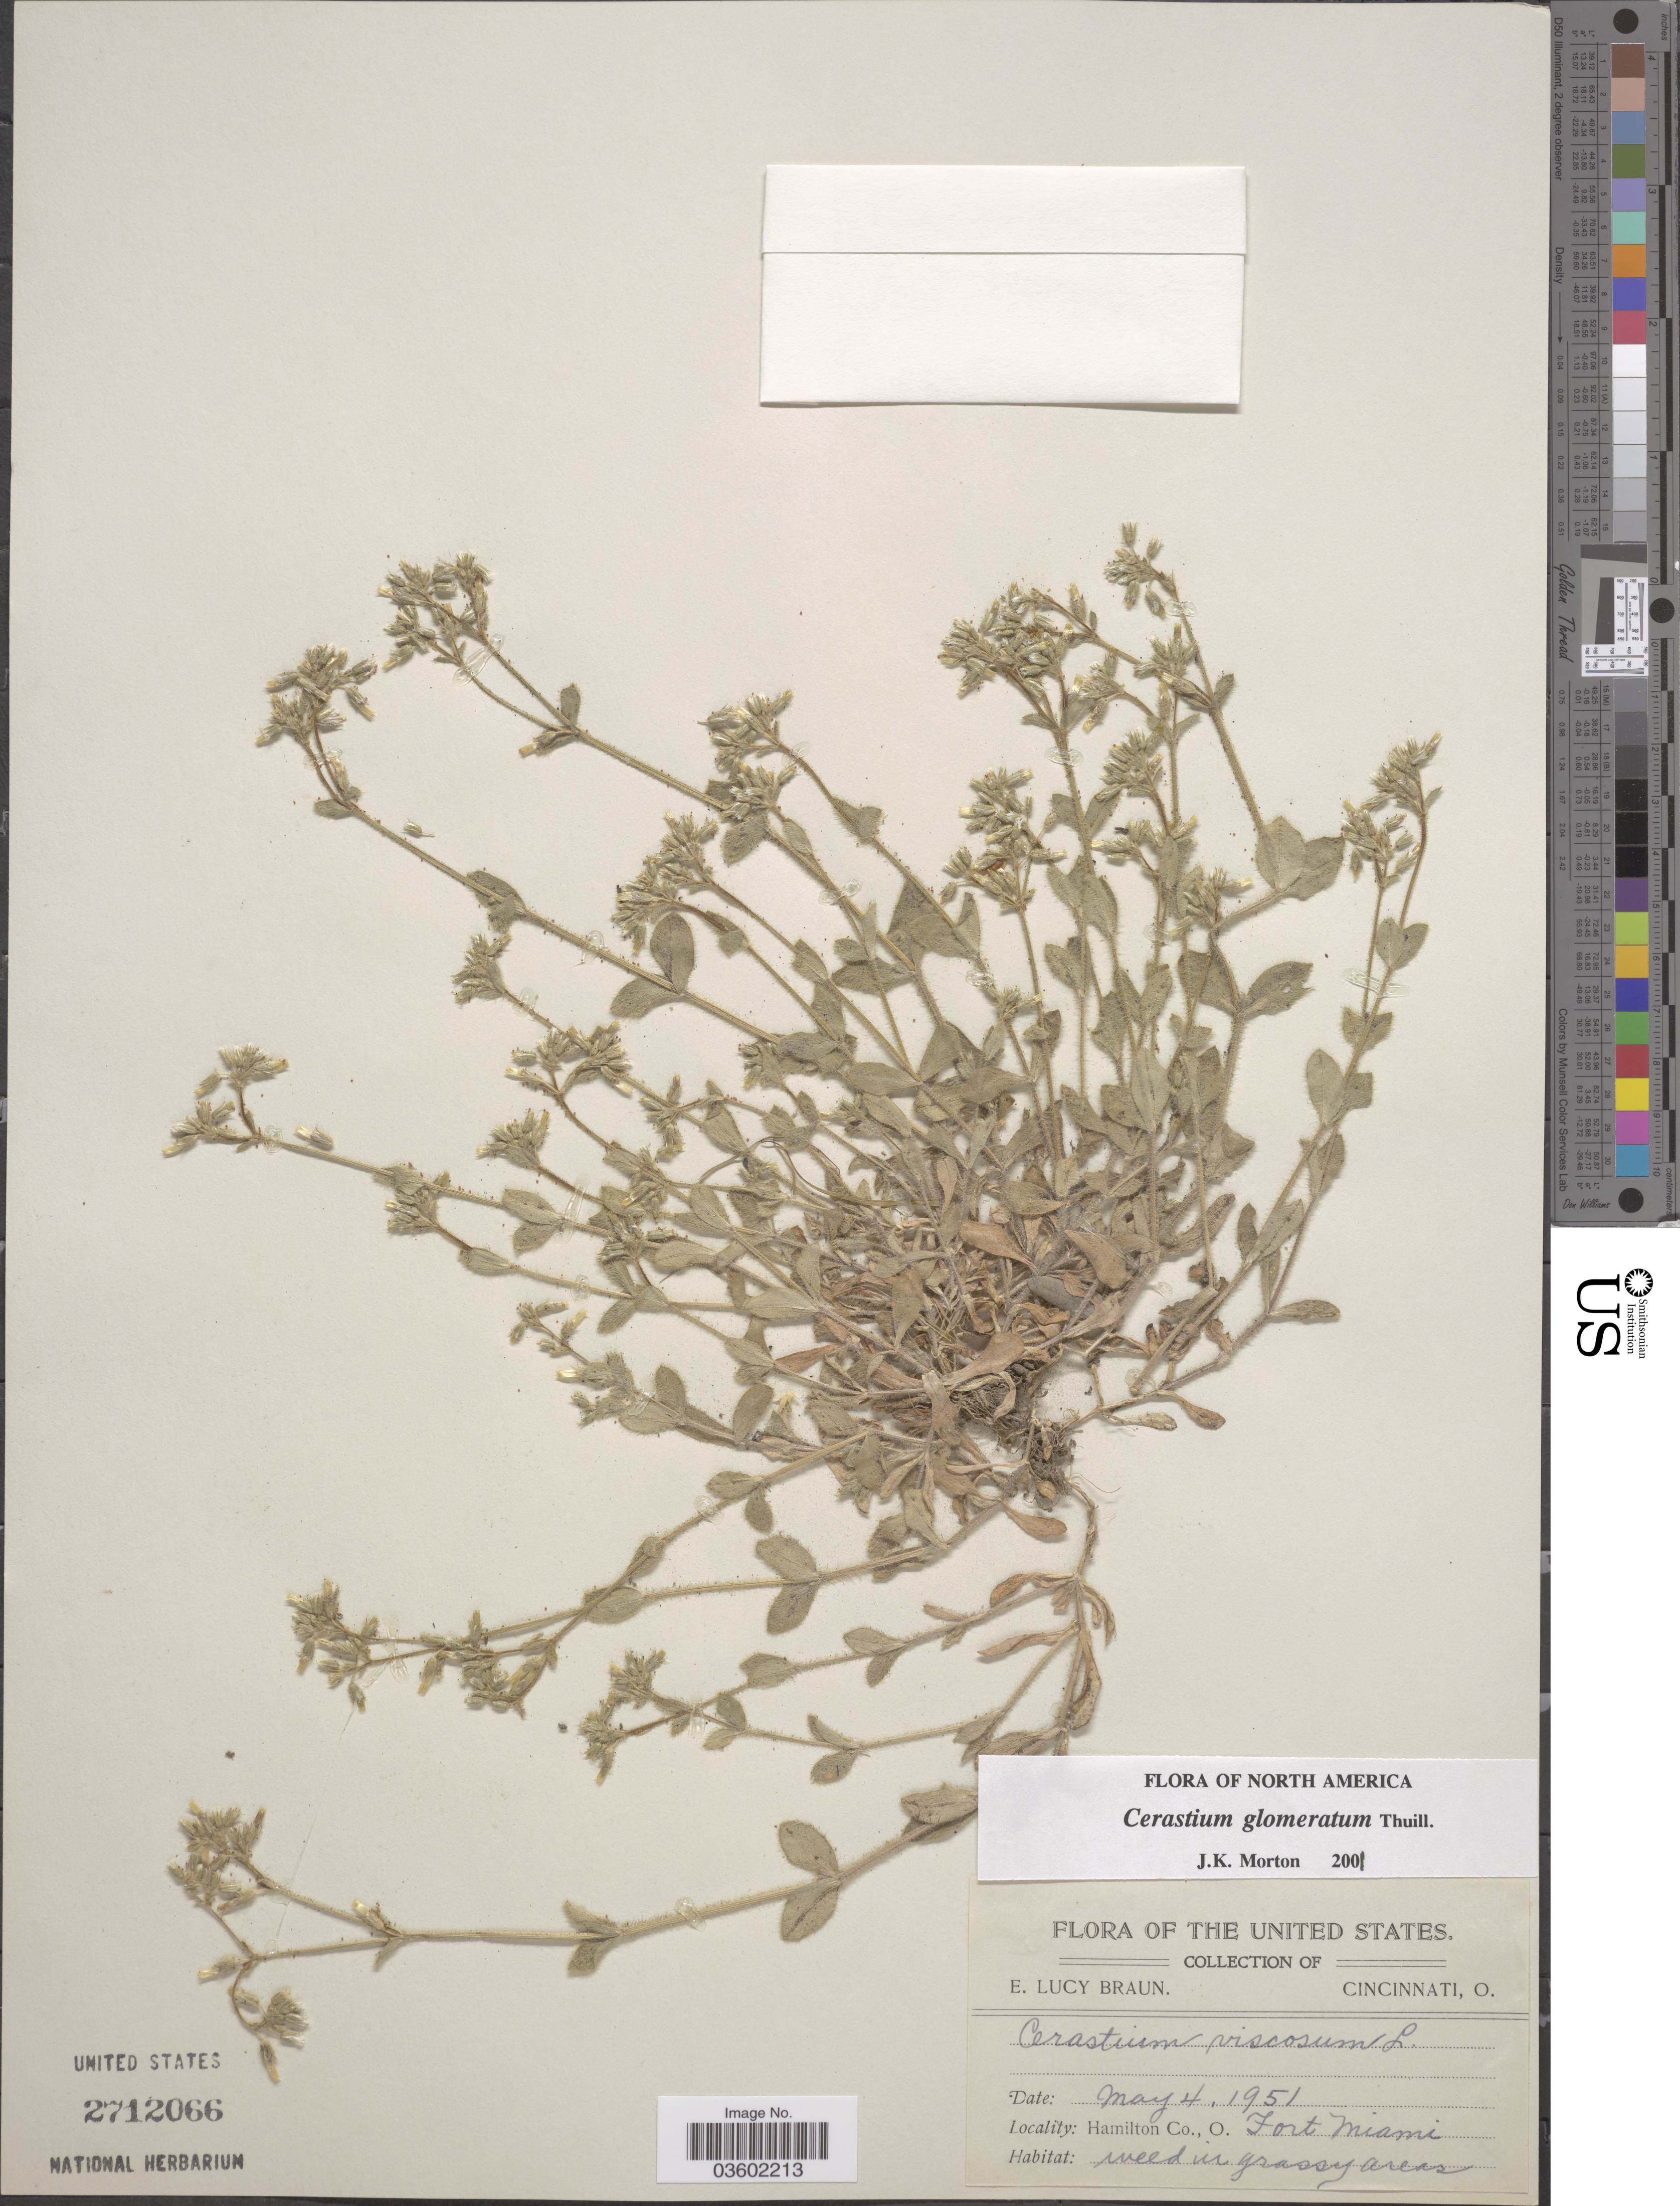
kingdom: Plantae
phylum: Tracheophyta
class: Magnoliopsida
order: Caryophyllales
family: Caryophyllaceae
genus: Cerastium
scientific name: Cerastium viscosum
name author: L.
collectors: E. L. Braun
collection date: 1951-05-04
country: United States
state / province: Ohio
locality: Hamilton Co. Fort Miami.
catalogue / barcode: US 2712066